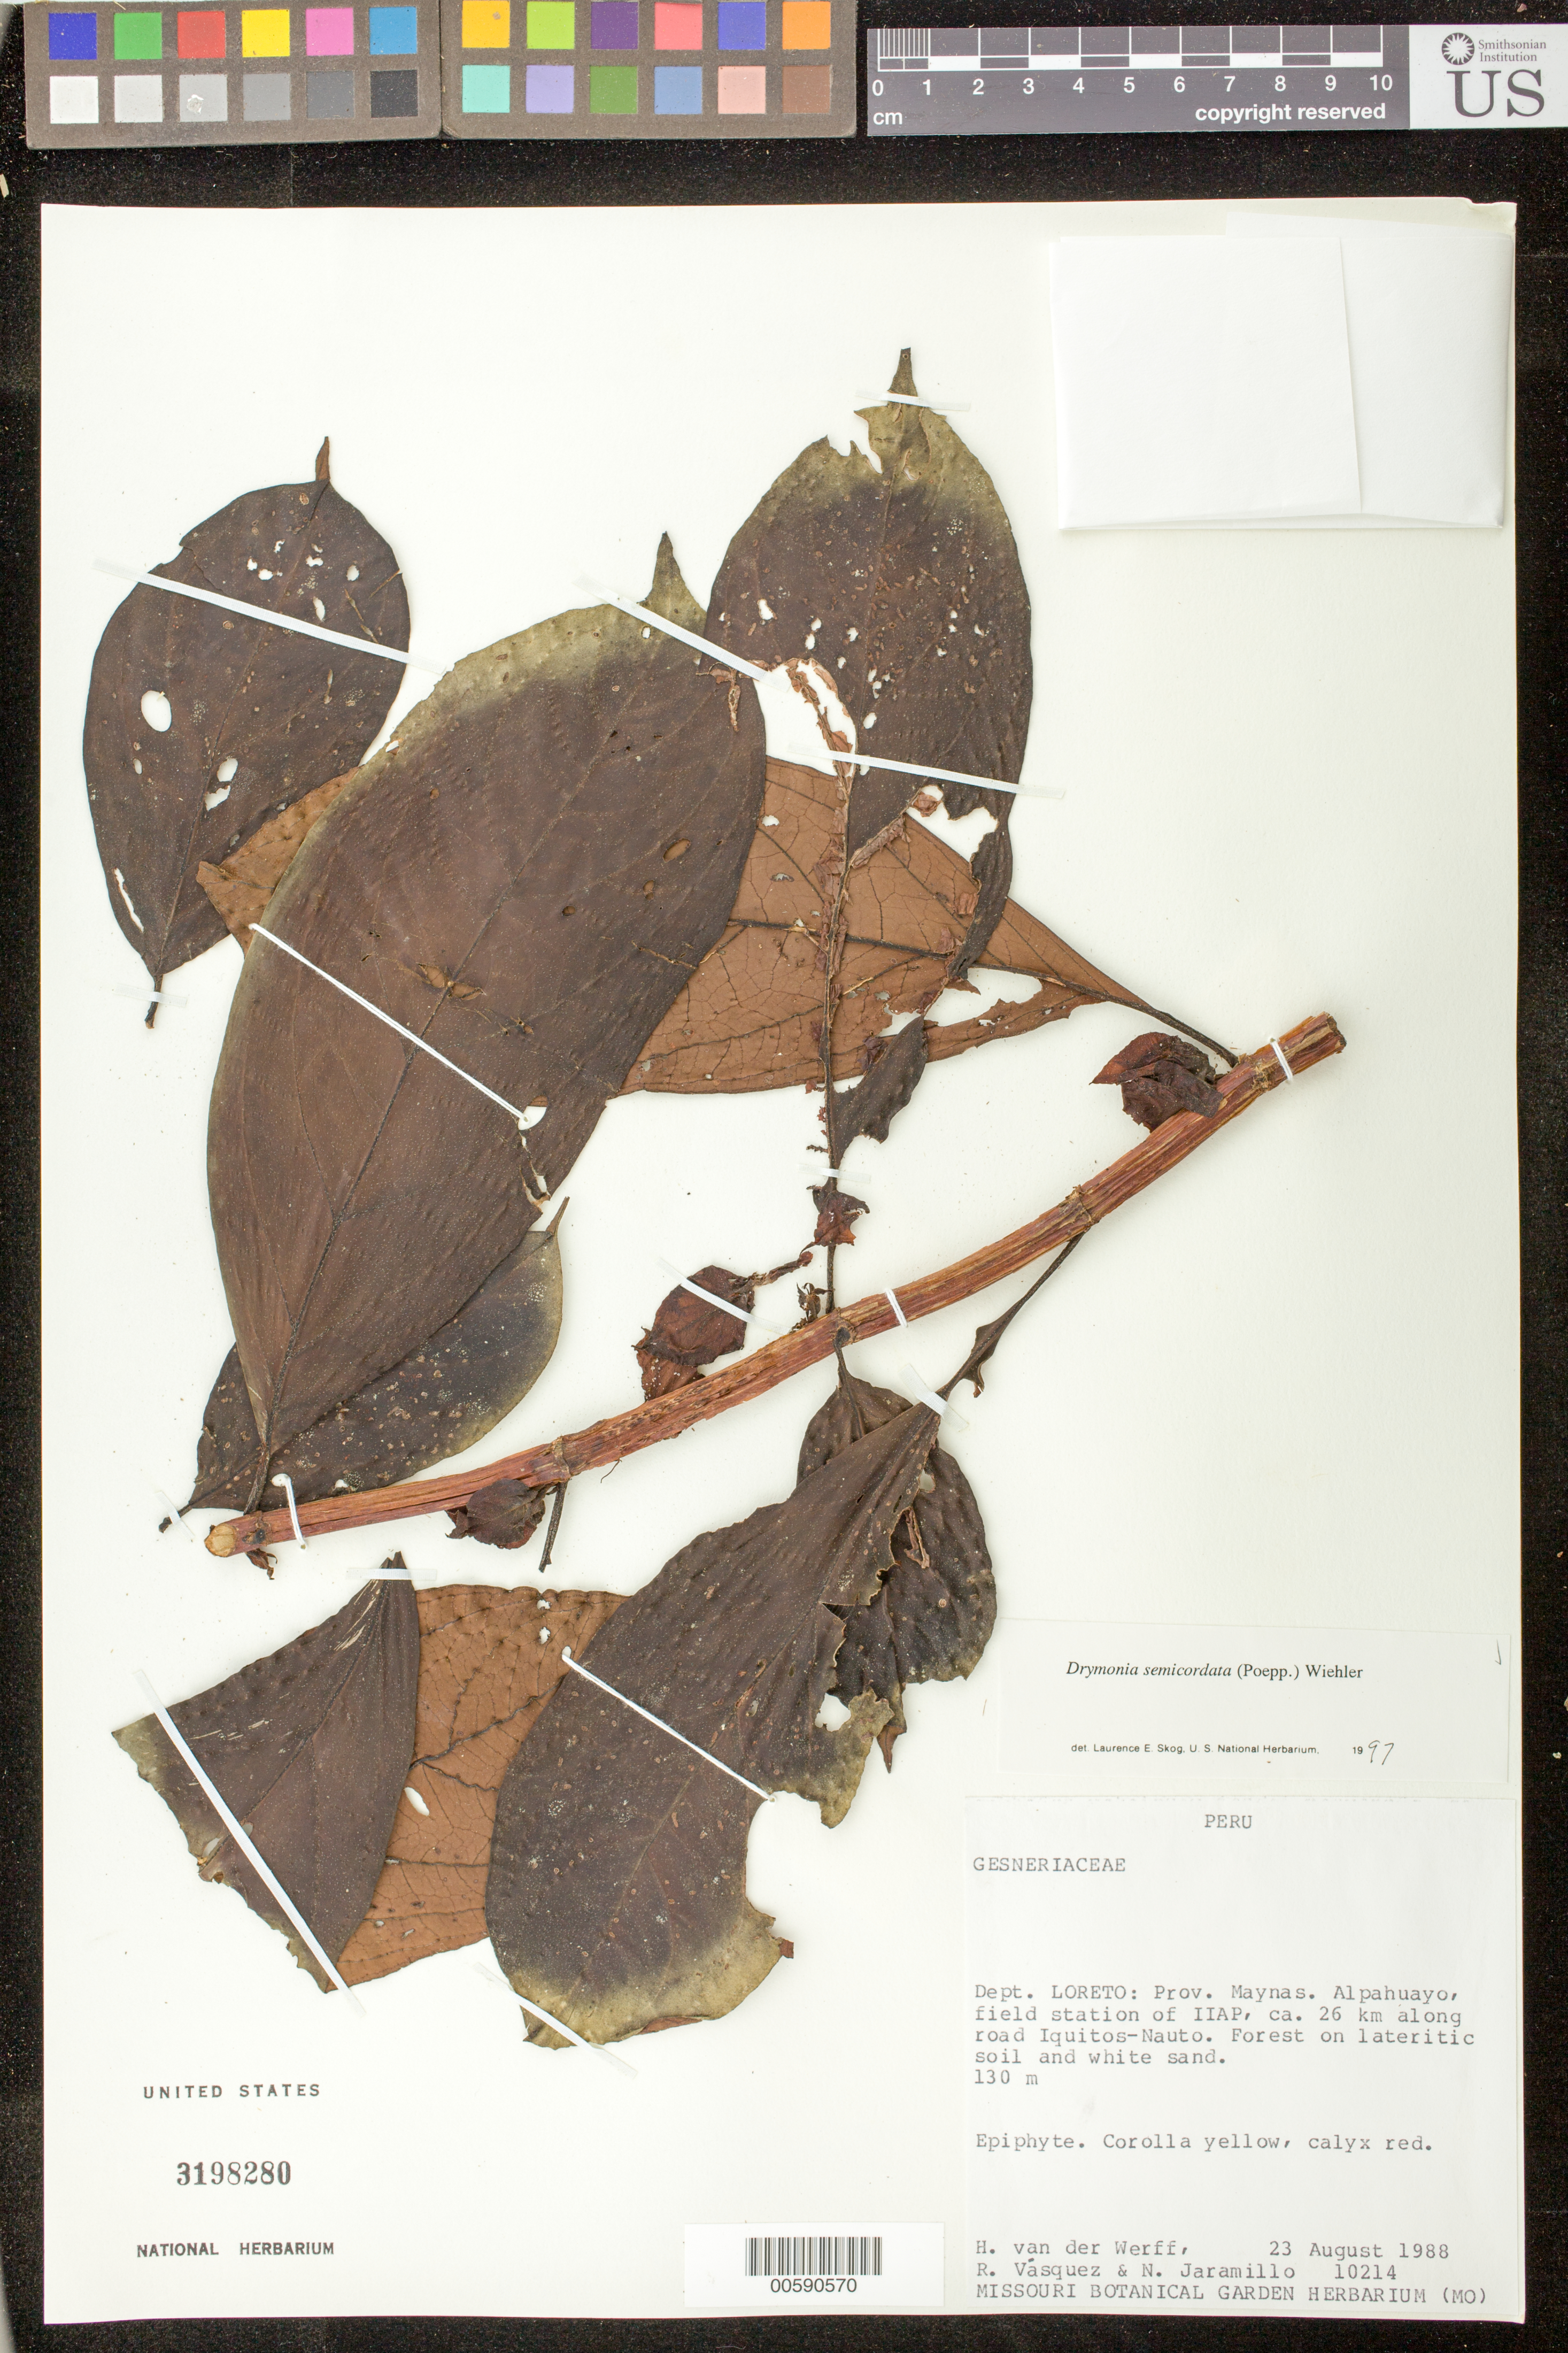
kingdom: Plantae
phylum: Tracheophyta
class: Magnoliopsida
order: Lamiales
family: Gesneriaceae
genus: Drymonia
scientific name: Drymonia semicordata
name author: (Poepp.) Wiehler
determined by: Skog, Laurence E.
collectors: H. van der Werff, R. Vásquez & N. Jaramillo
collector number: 10214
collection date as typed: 23 Aug 1988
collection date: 1988-08-23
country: Peru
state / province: Loreto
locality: Prov. Maynas; Alpahuayo, field station of IIAP, ca. 26 km along road Iquitos - Nauto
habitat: Forest on lateritic soil and white sand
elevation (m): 130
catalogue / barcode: US 3198280